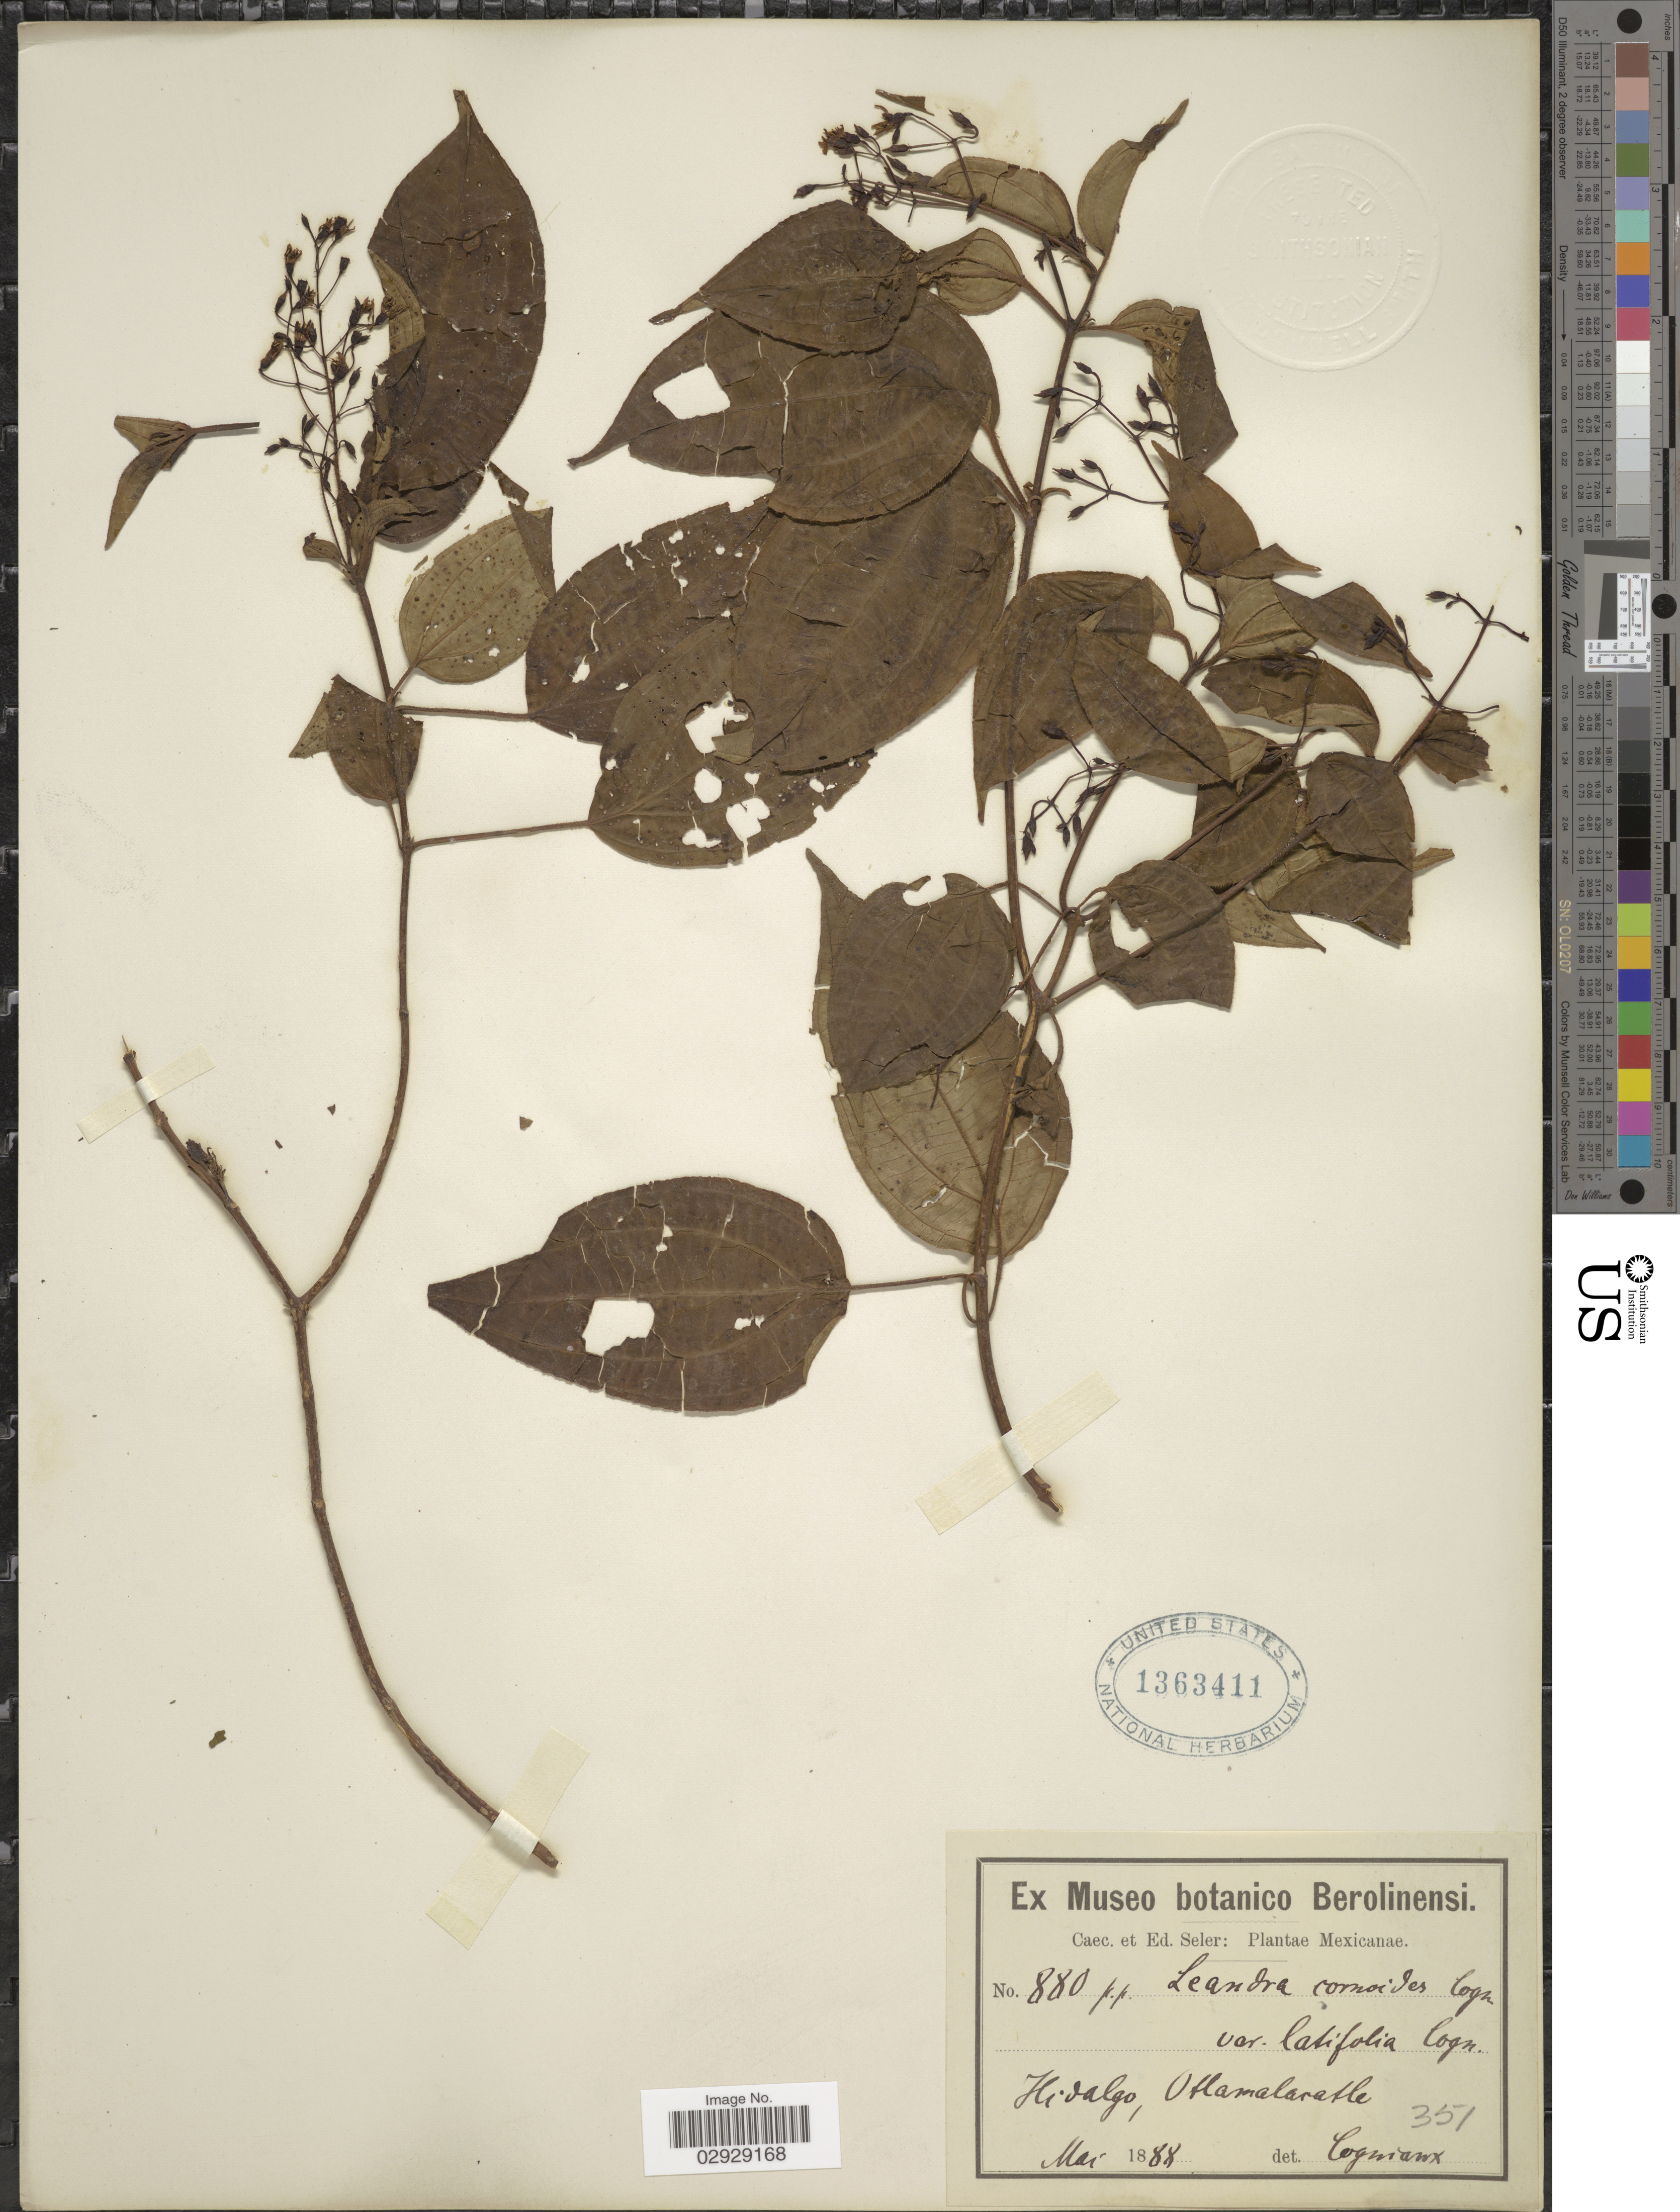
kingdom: Plantae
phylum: Tracheophyta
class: Magnoliopsida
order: Myrtales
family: Melastomataceae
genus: Leandra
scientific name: Leandra cornoides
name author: (Schltdl. & Cham.) Cogn.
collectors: C. Seler & E. G. Seler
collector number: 880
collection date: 1888-05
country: Mexico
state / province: Hidalgo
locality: Otlamalacatla.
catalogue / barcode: US 1363411